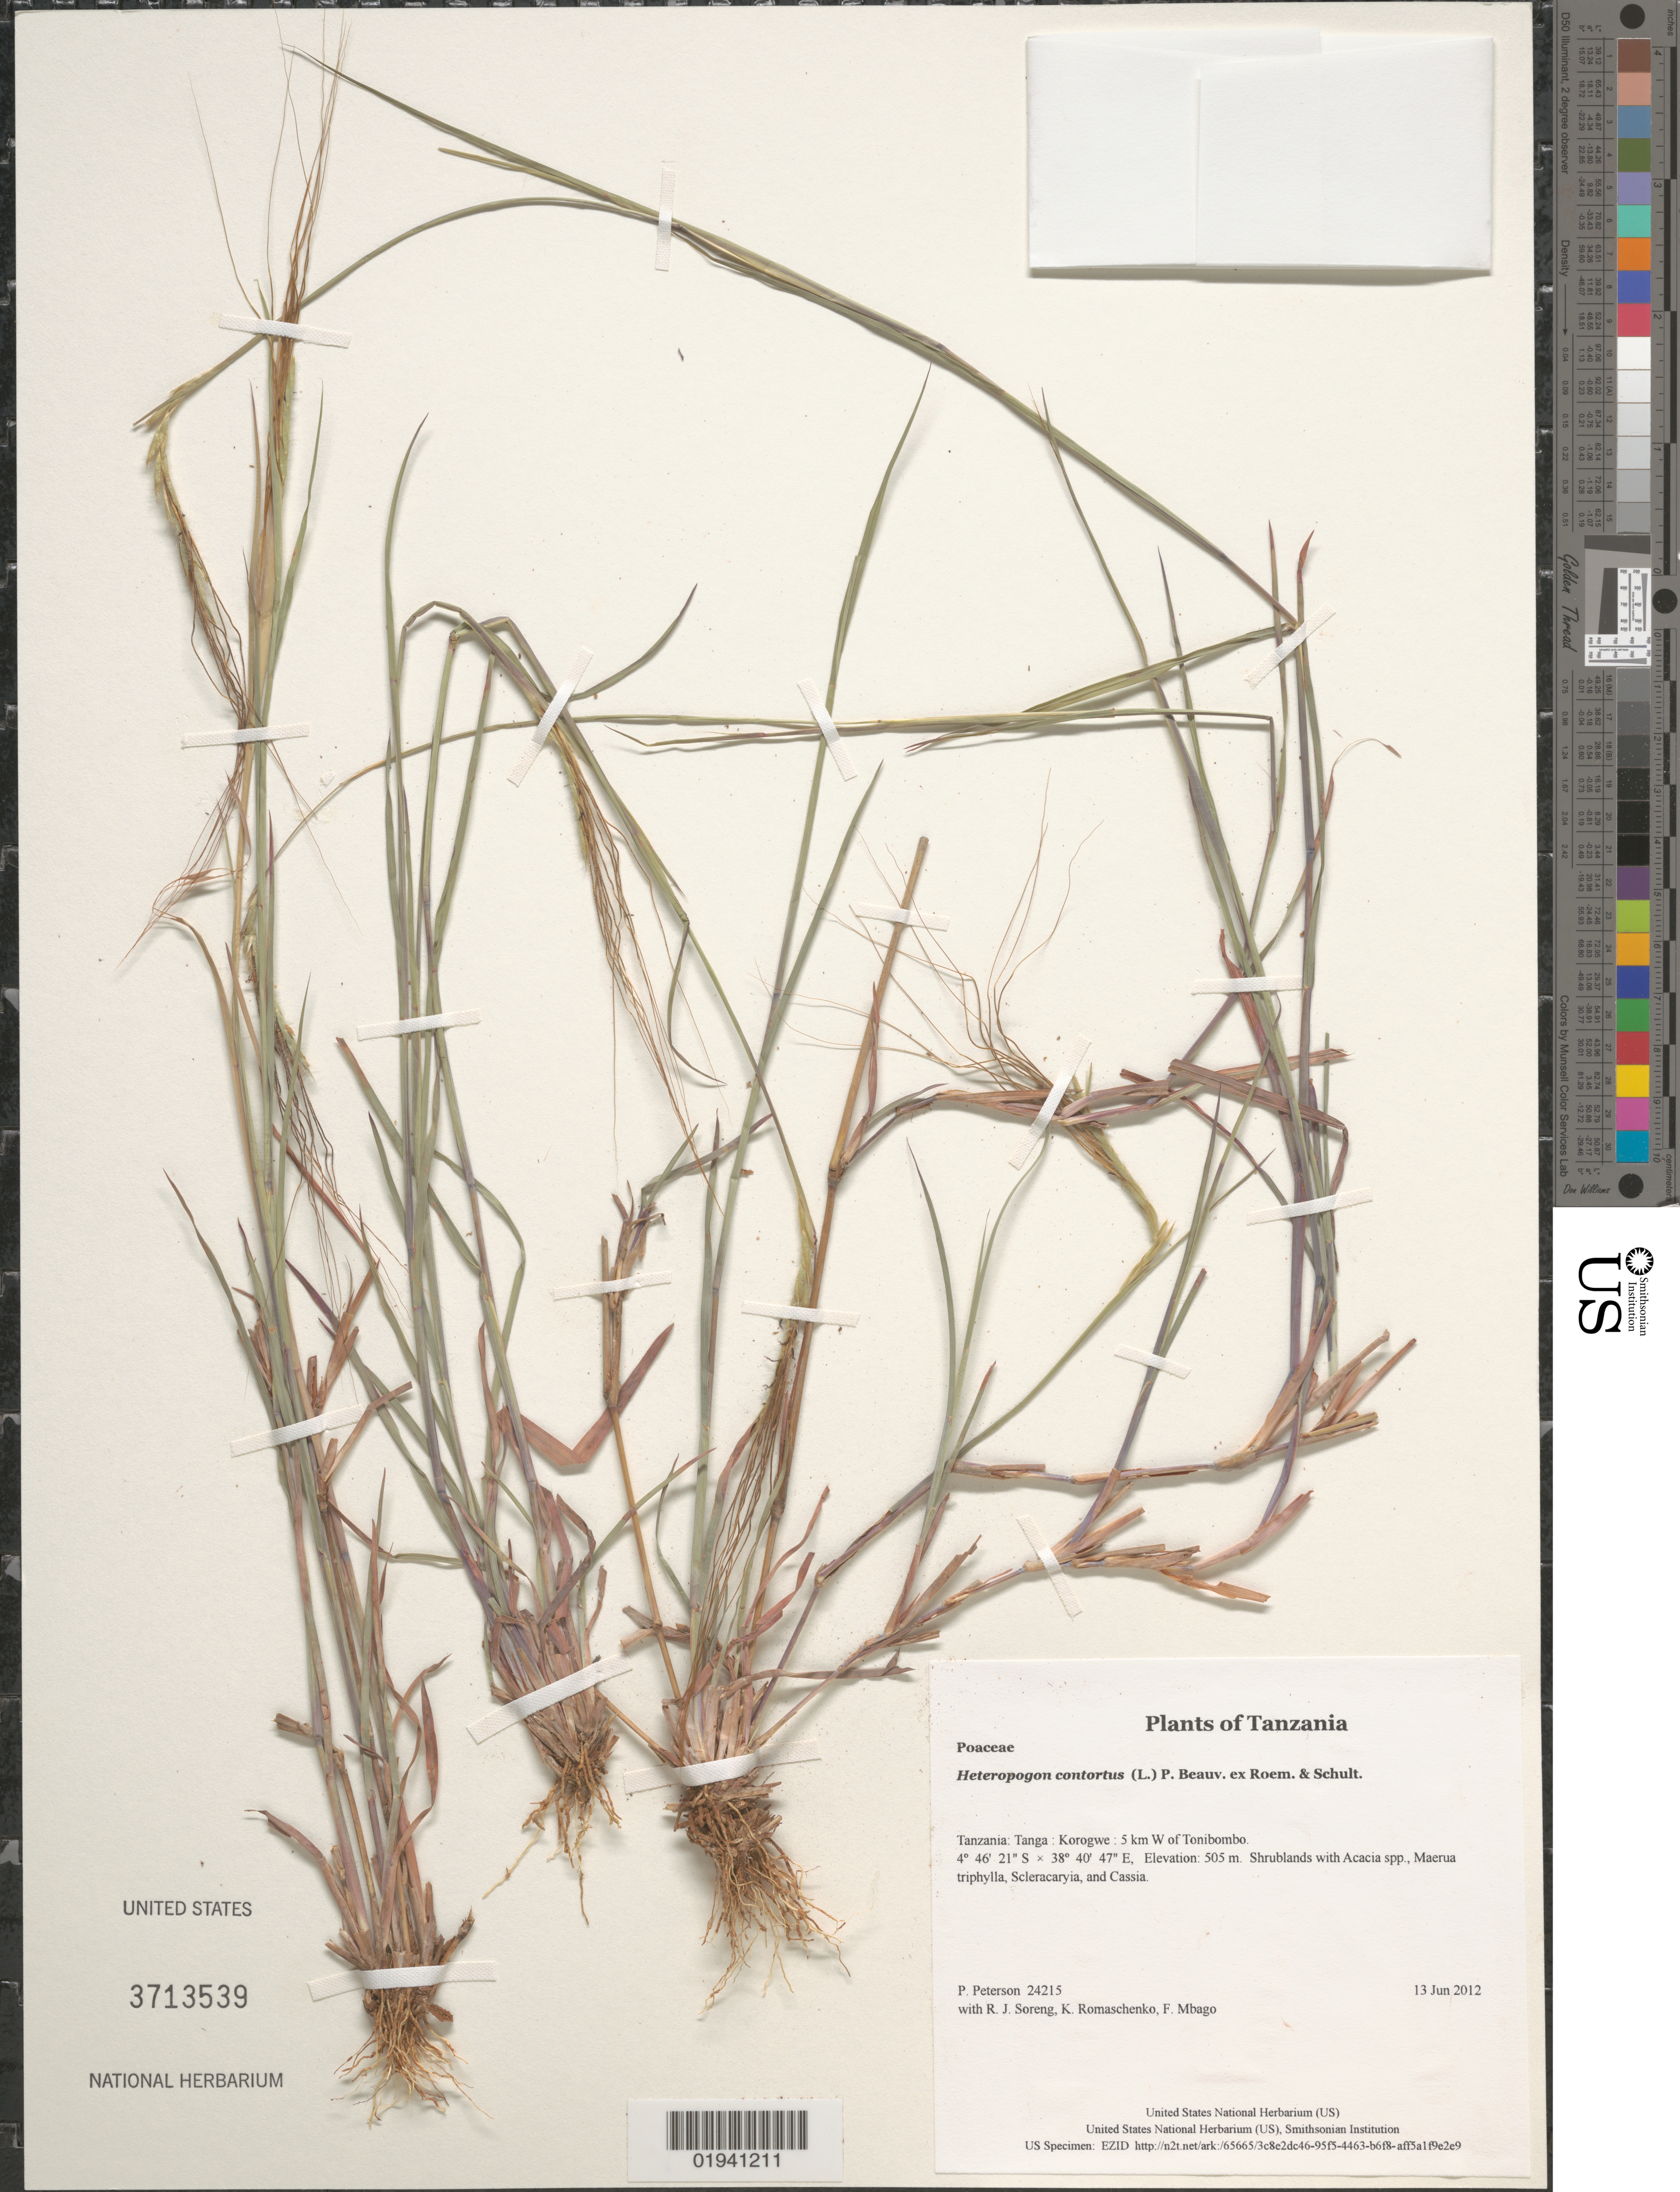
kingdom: Plantae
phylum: Tracheophyta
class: Liliopsida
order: Poales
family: Poaceae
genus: Heteropogon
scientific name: Heteropogon contortus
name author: (L.) P. Beauv. ex Roem. & Schult.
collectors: P. M. Peterson, R. J. Soreng, K. Romaschenko & F. Mbago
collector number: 24215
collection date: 2012-06-13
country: Tanzania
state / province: Tanga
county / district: Korogwe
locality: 5 km W of Tonibombo.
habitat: Shrublands with Acacia spp., Maerua triphylla, Scleracaryia, and Cassia.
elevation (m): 505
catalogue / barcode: US 3713539